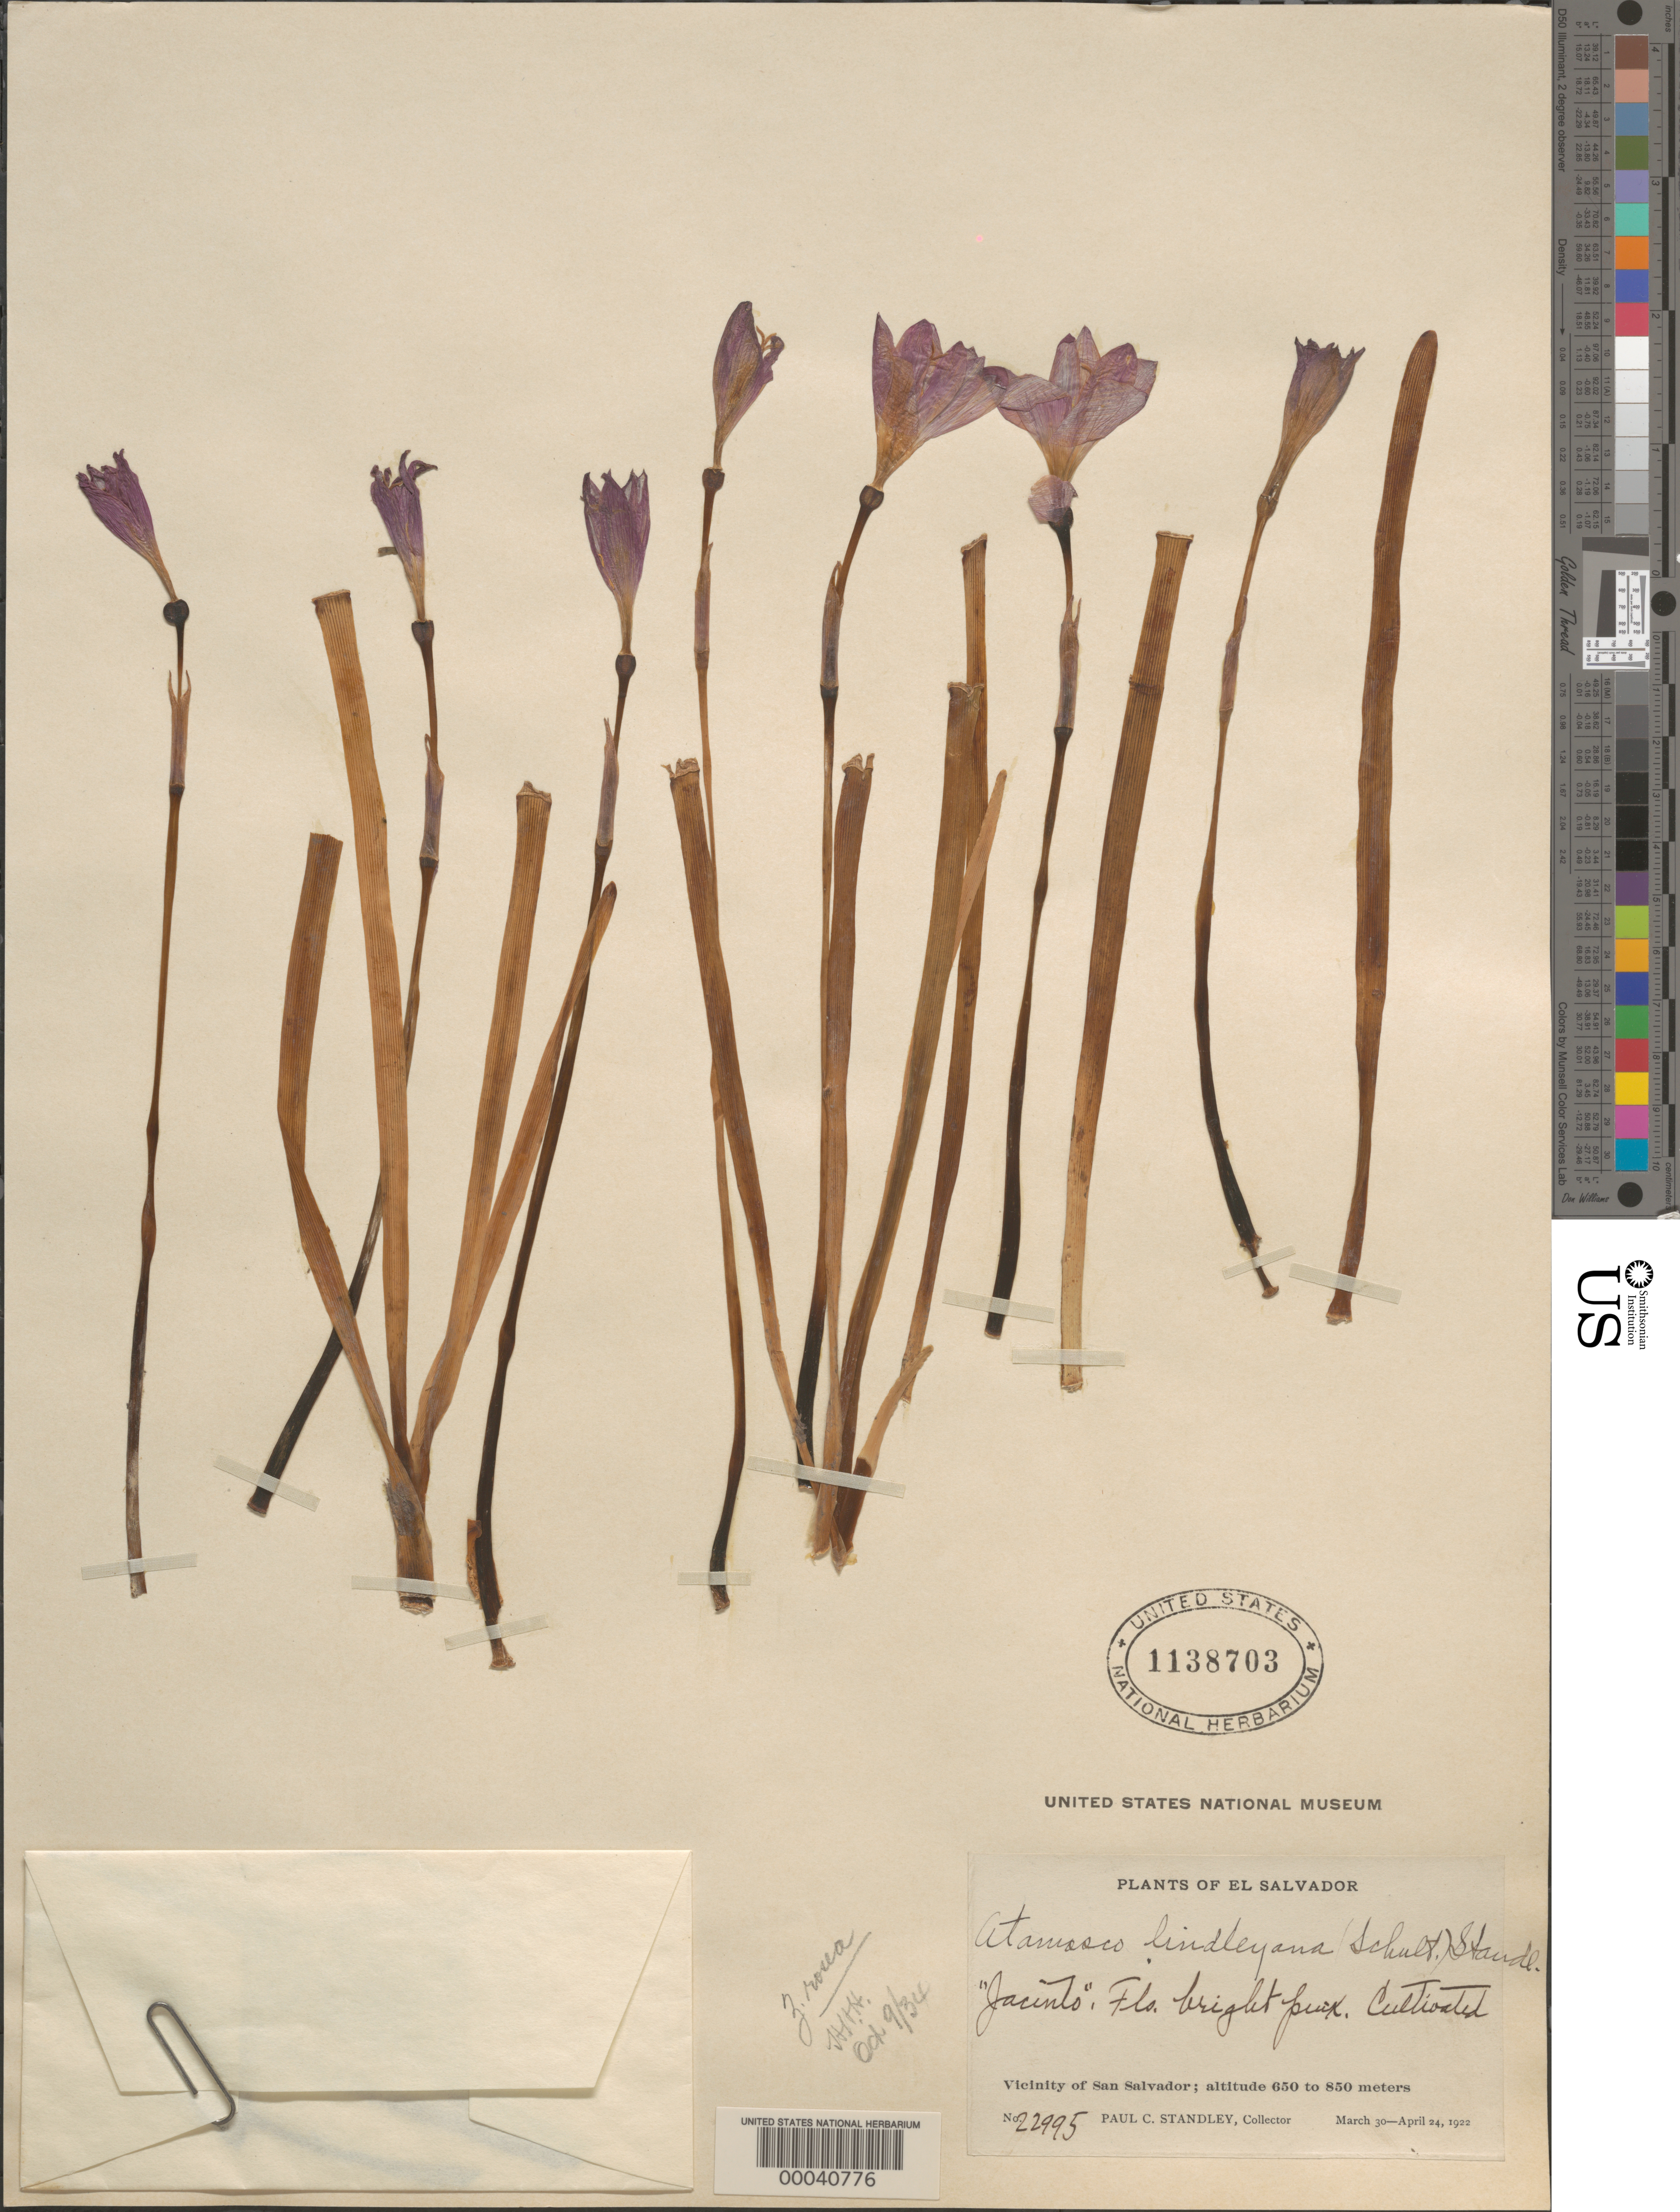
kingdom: Plantae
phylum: Tracheophyta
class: Liliopsida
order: Asparagales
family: Amaryllidaceae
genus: Zephyranthes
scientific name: Zephyranthes rosea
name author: Lindl.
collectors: P. C. Standley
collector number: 22995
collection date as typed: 30 Mar 1922 to 24 Apr 1922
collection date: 1922-03-30/1922-04-24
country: El Salvador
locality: Vicinity of san salvador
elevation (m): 650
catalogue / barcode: US 1138703